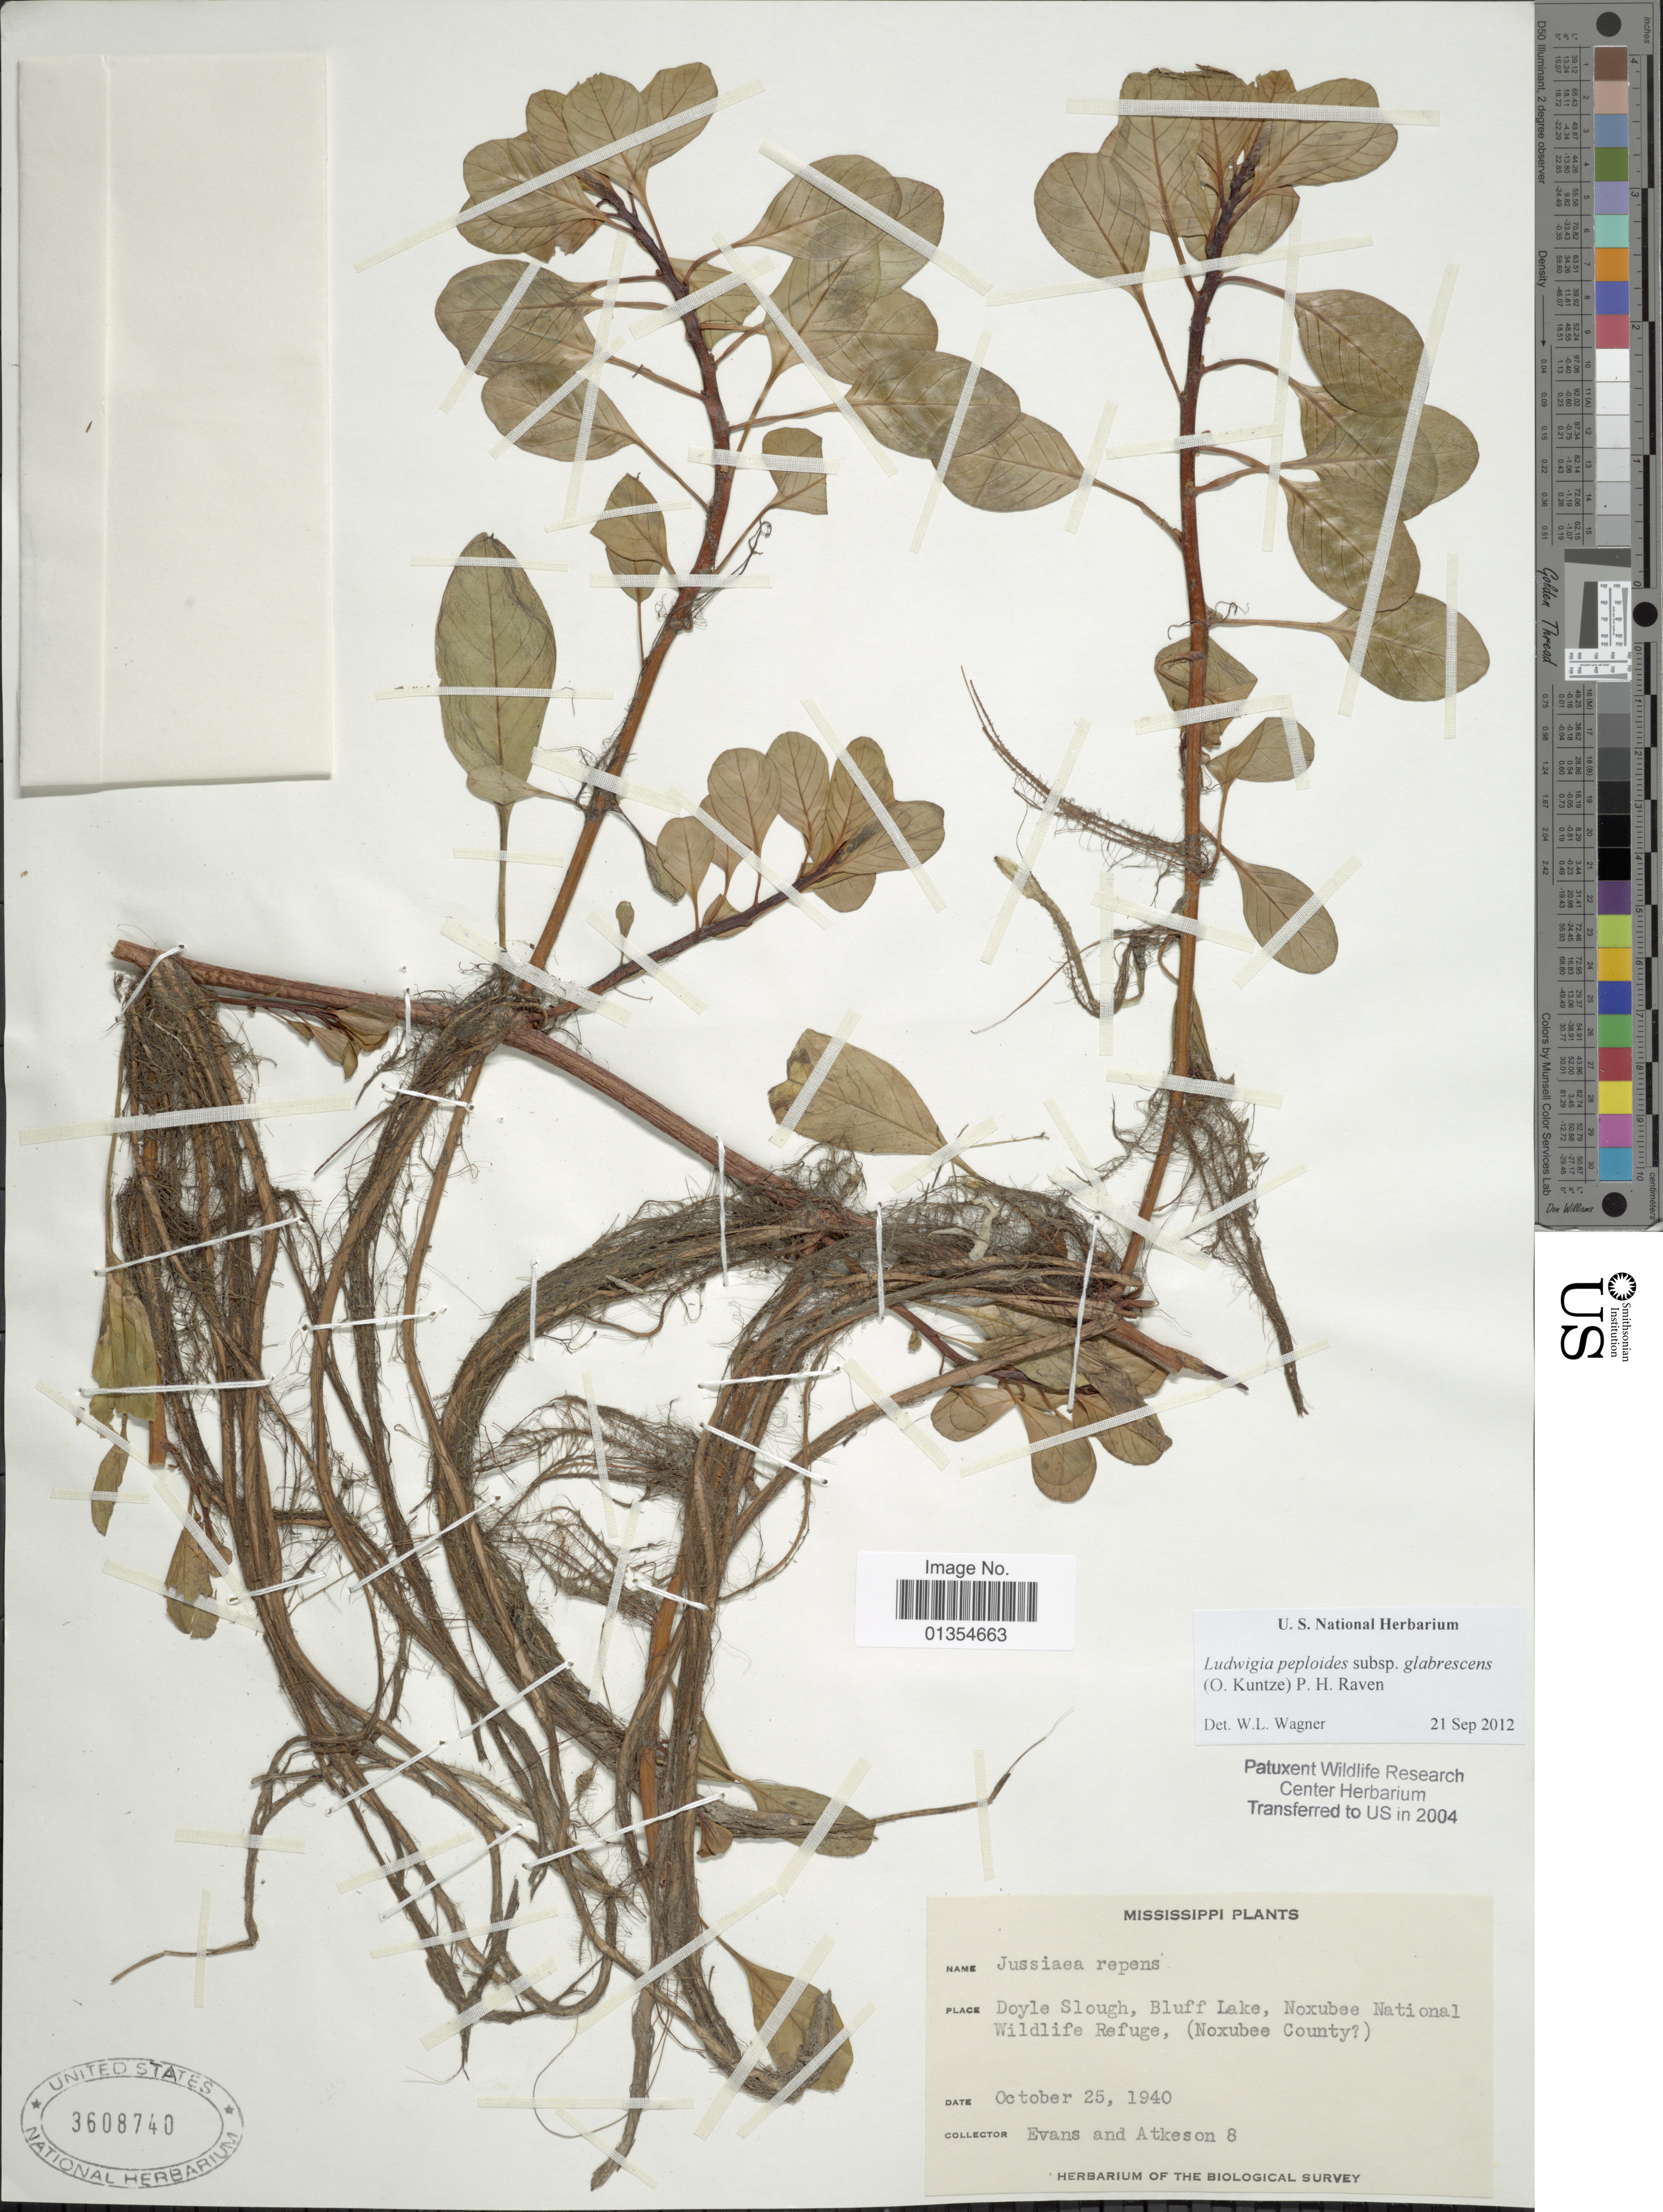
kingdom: Plantae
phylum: Tracheophyta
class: Magnoliopsida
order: Myrtales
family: Onagraceae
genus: Ludwigia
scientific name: Ludwigia peploides subsp. glabrescens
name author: (Kuntze) P.H. Raven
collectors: -- Evans & Atkenson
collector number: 8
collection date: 1940-10-25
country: United States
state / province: Mississippi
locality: Doyle Slough, Bluff Lake, Noxubee National Wildlife Refuge (Noxubee County)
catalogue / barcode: US 3608740